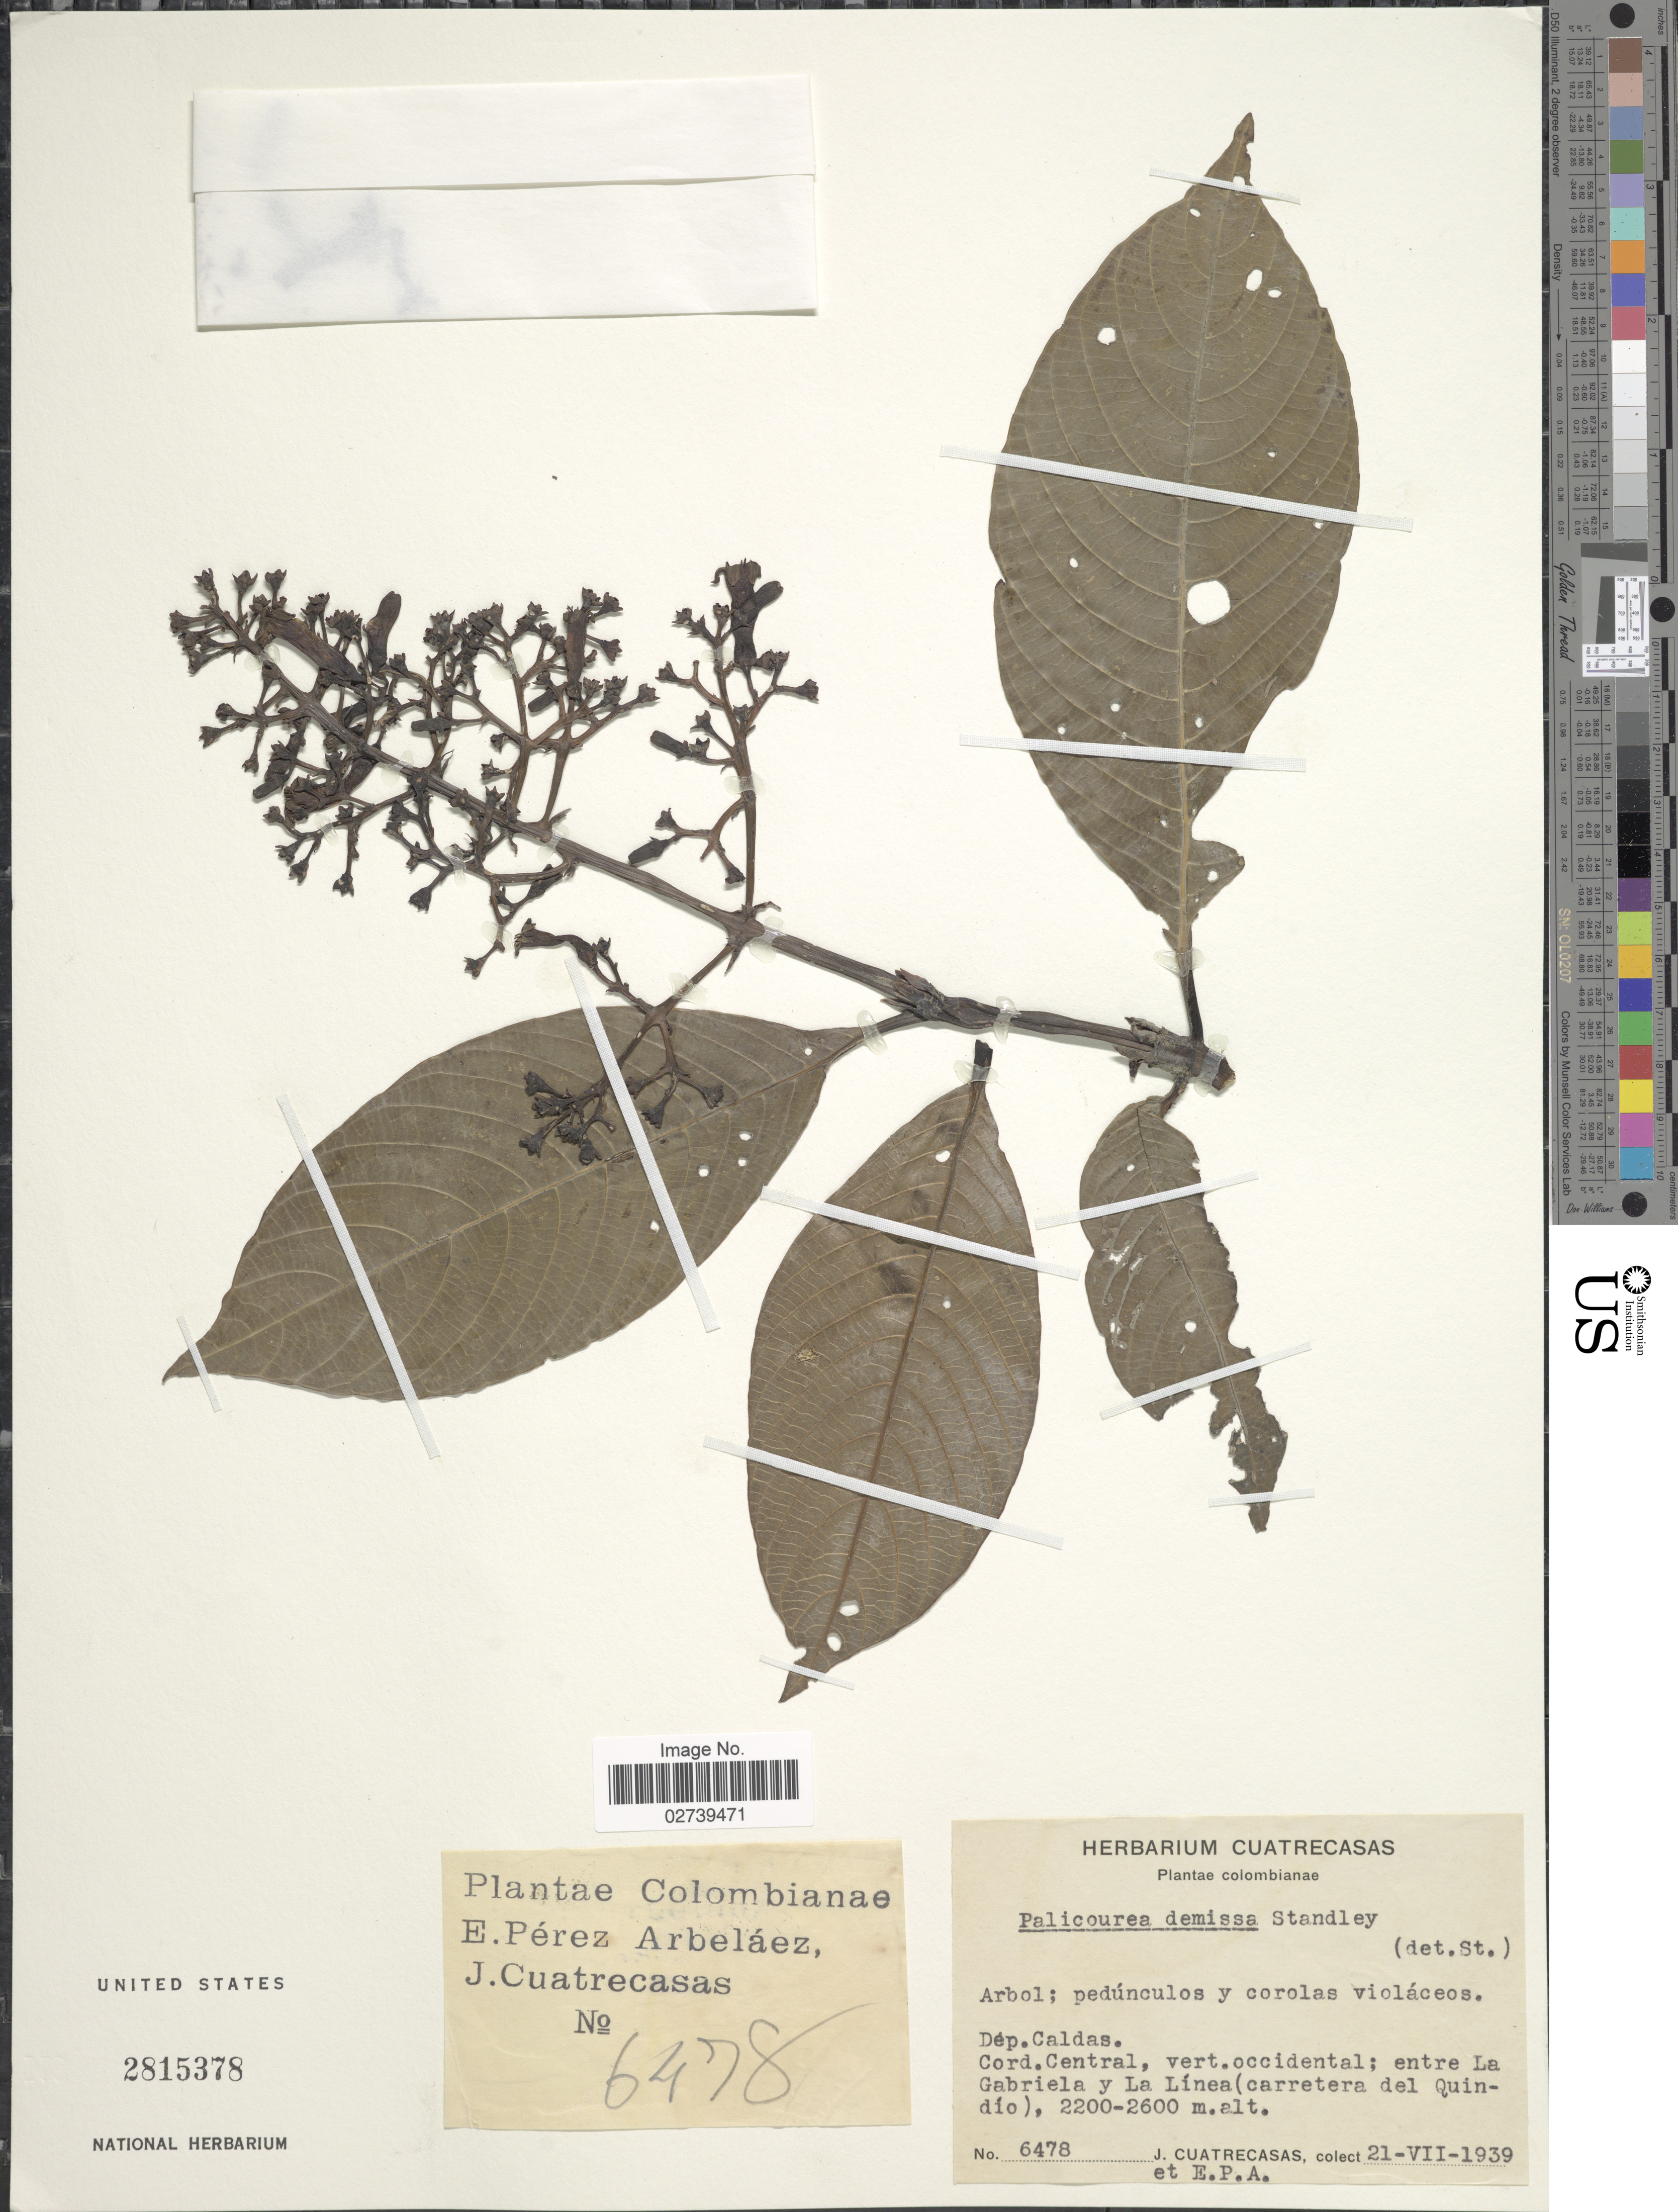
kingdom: Plantae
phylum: Tracheophyta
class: Magnoliopsida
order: Gentianales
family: Rubiaceae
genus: Palicourea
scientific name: Palicourea demissa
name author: Standl.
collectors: J. Cuatrecasas & E. Pérez Arbeláez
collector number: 6478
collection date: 1939-07-21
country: Colombia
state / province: Caldas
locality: Colombianae, Cord. Central, vert. occidental; entre La Gabriela y La Linea (carretera del Quindio).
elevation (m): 2200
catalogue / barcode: US 2815378